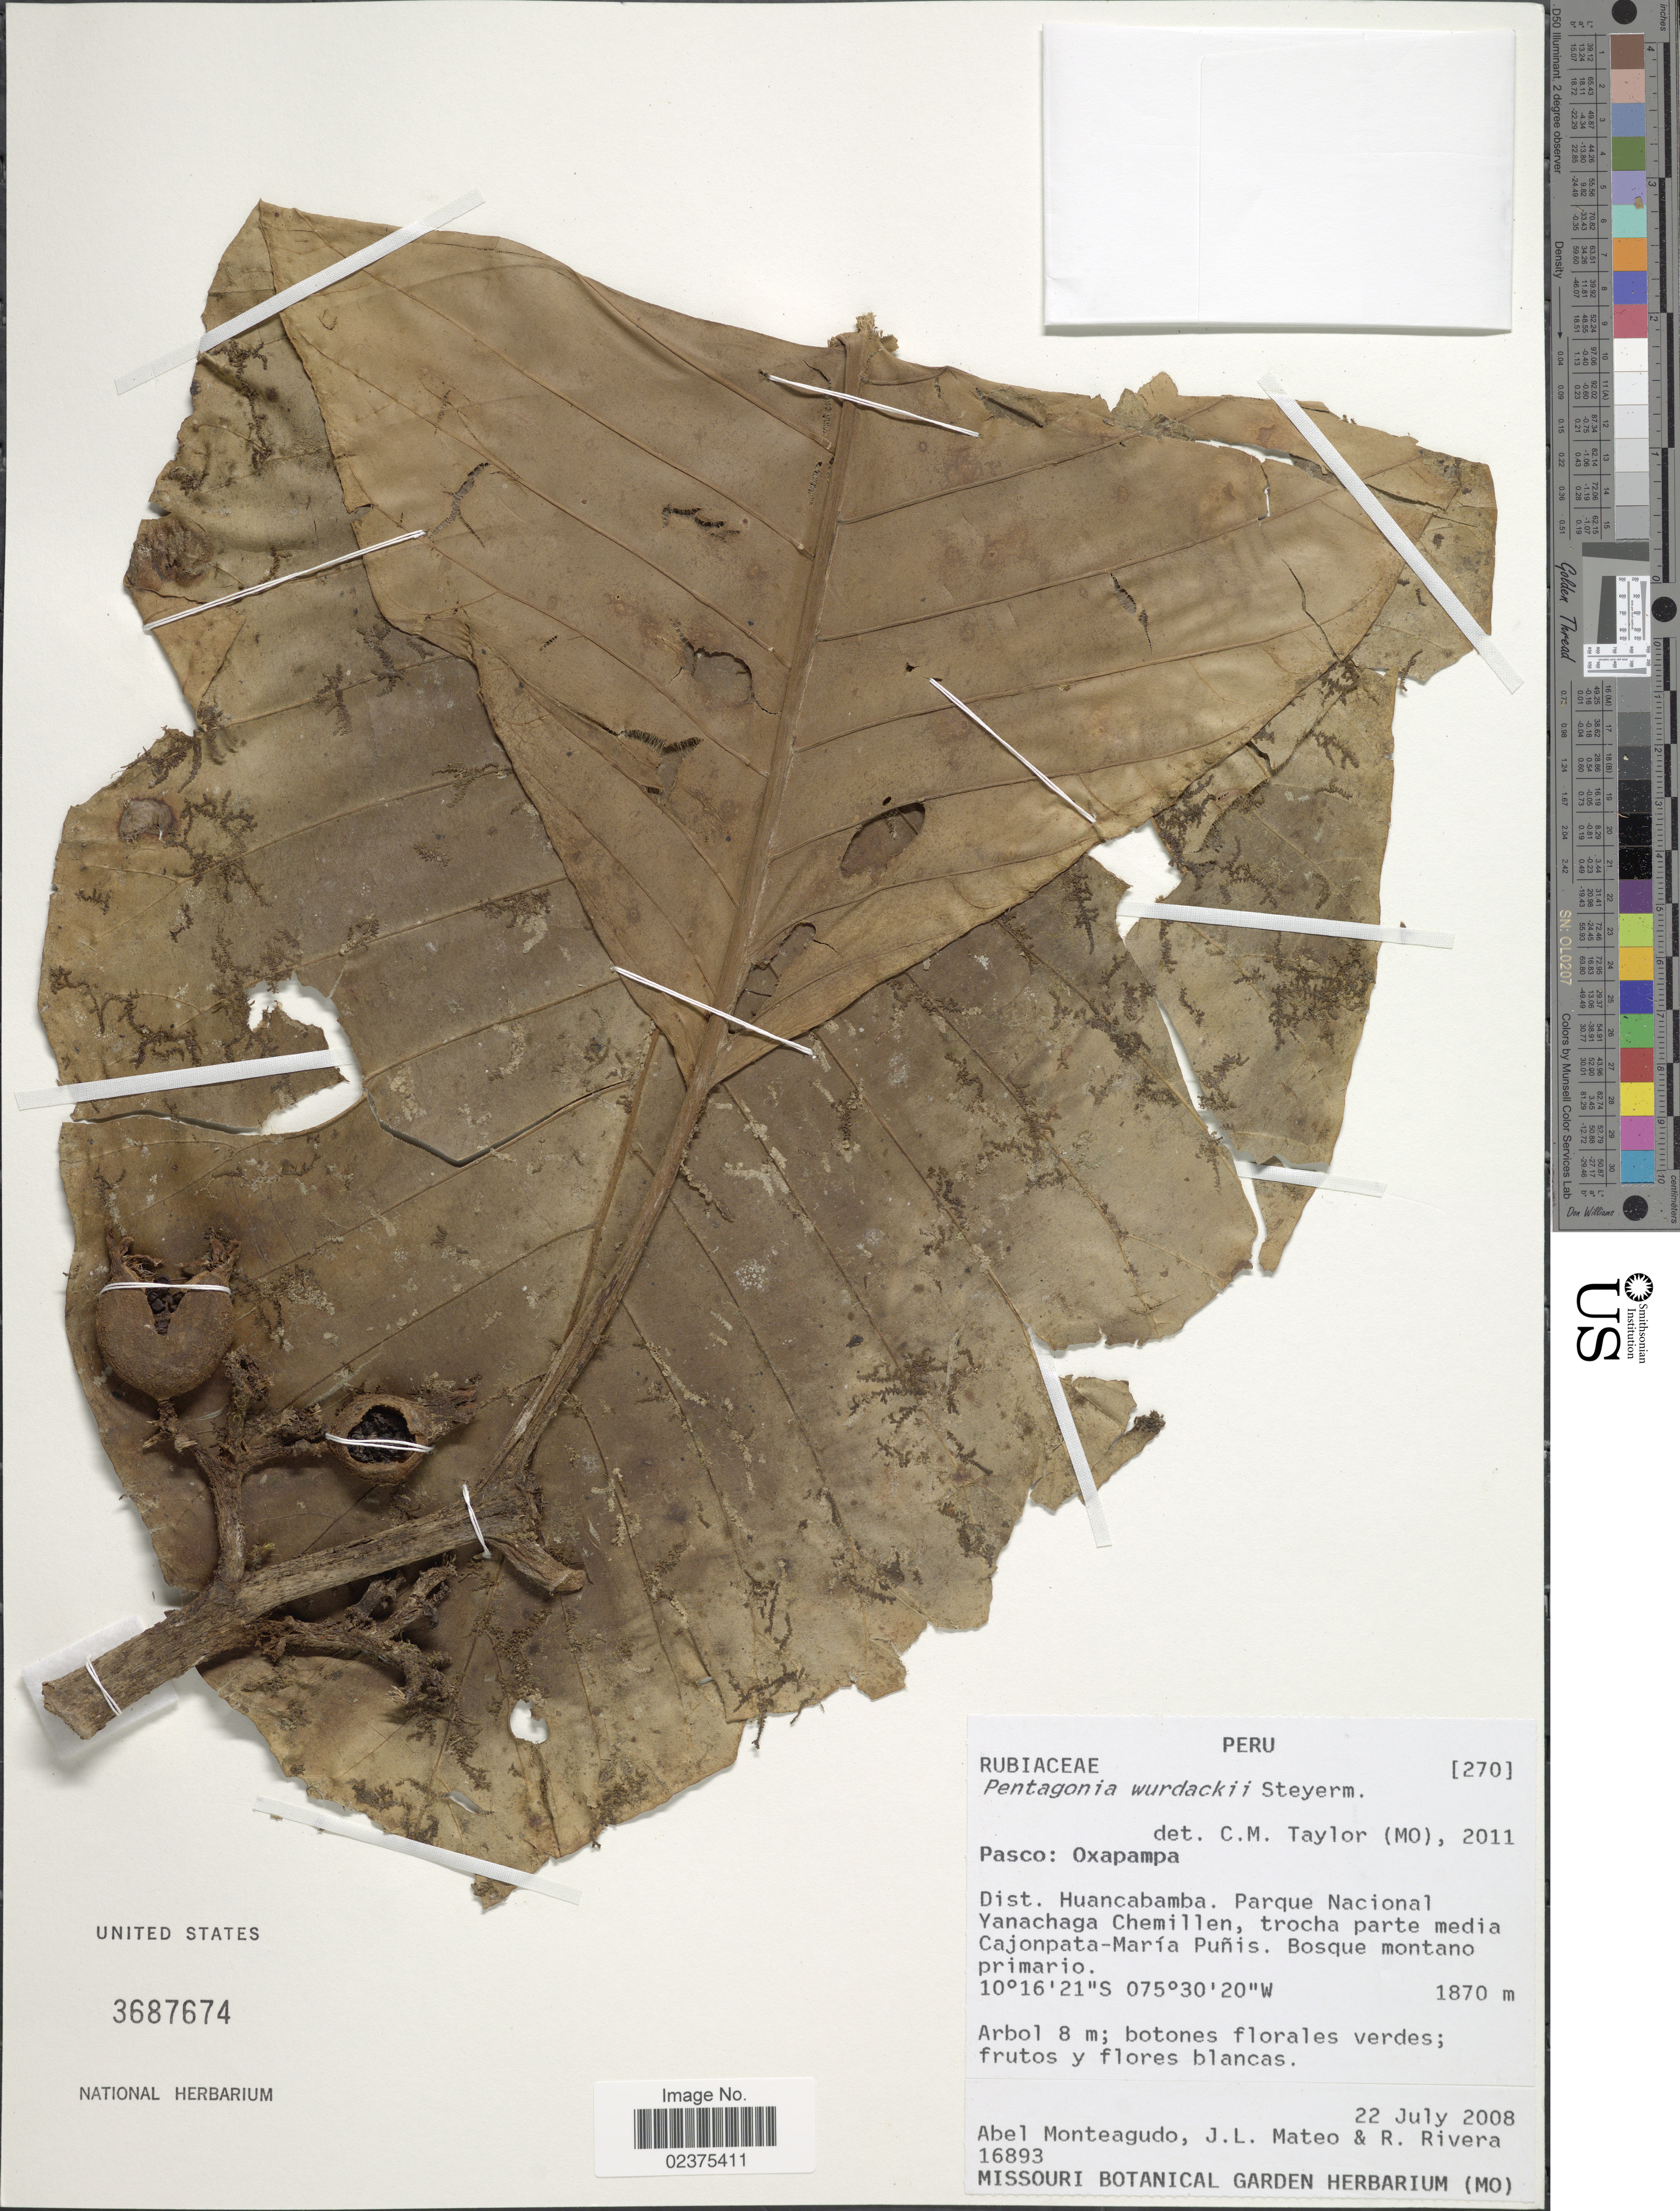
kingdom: Plantae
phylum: Tracheophyta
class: Magnoliopsida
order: Gentianales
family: Rubiaceae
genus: Pentagonia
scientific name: Pentagonia wurdackii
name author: Steyerm.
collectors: A. Monteagudo, J. Mateo & R. Rivera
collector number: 16893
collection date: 2008-07-22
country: Peru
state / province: Pasco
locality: Pasco: Oxapampa, Dist. Huancabamba, Parque Nacional Yanachaga Chemillen, trocha parte media Cajonpata-Maria Punis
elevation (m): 1870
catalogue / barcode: US 3687674